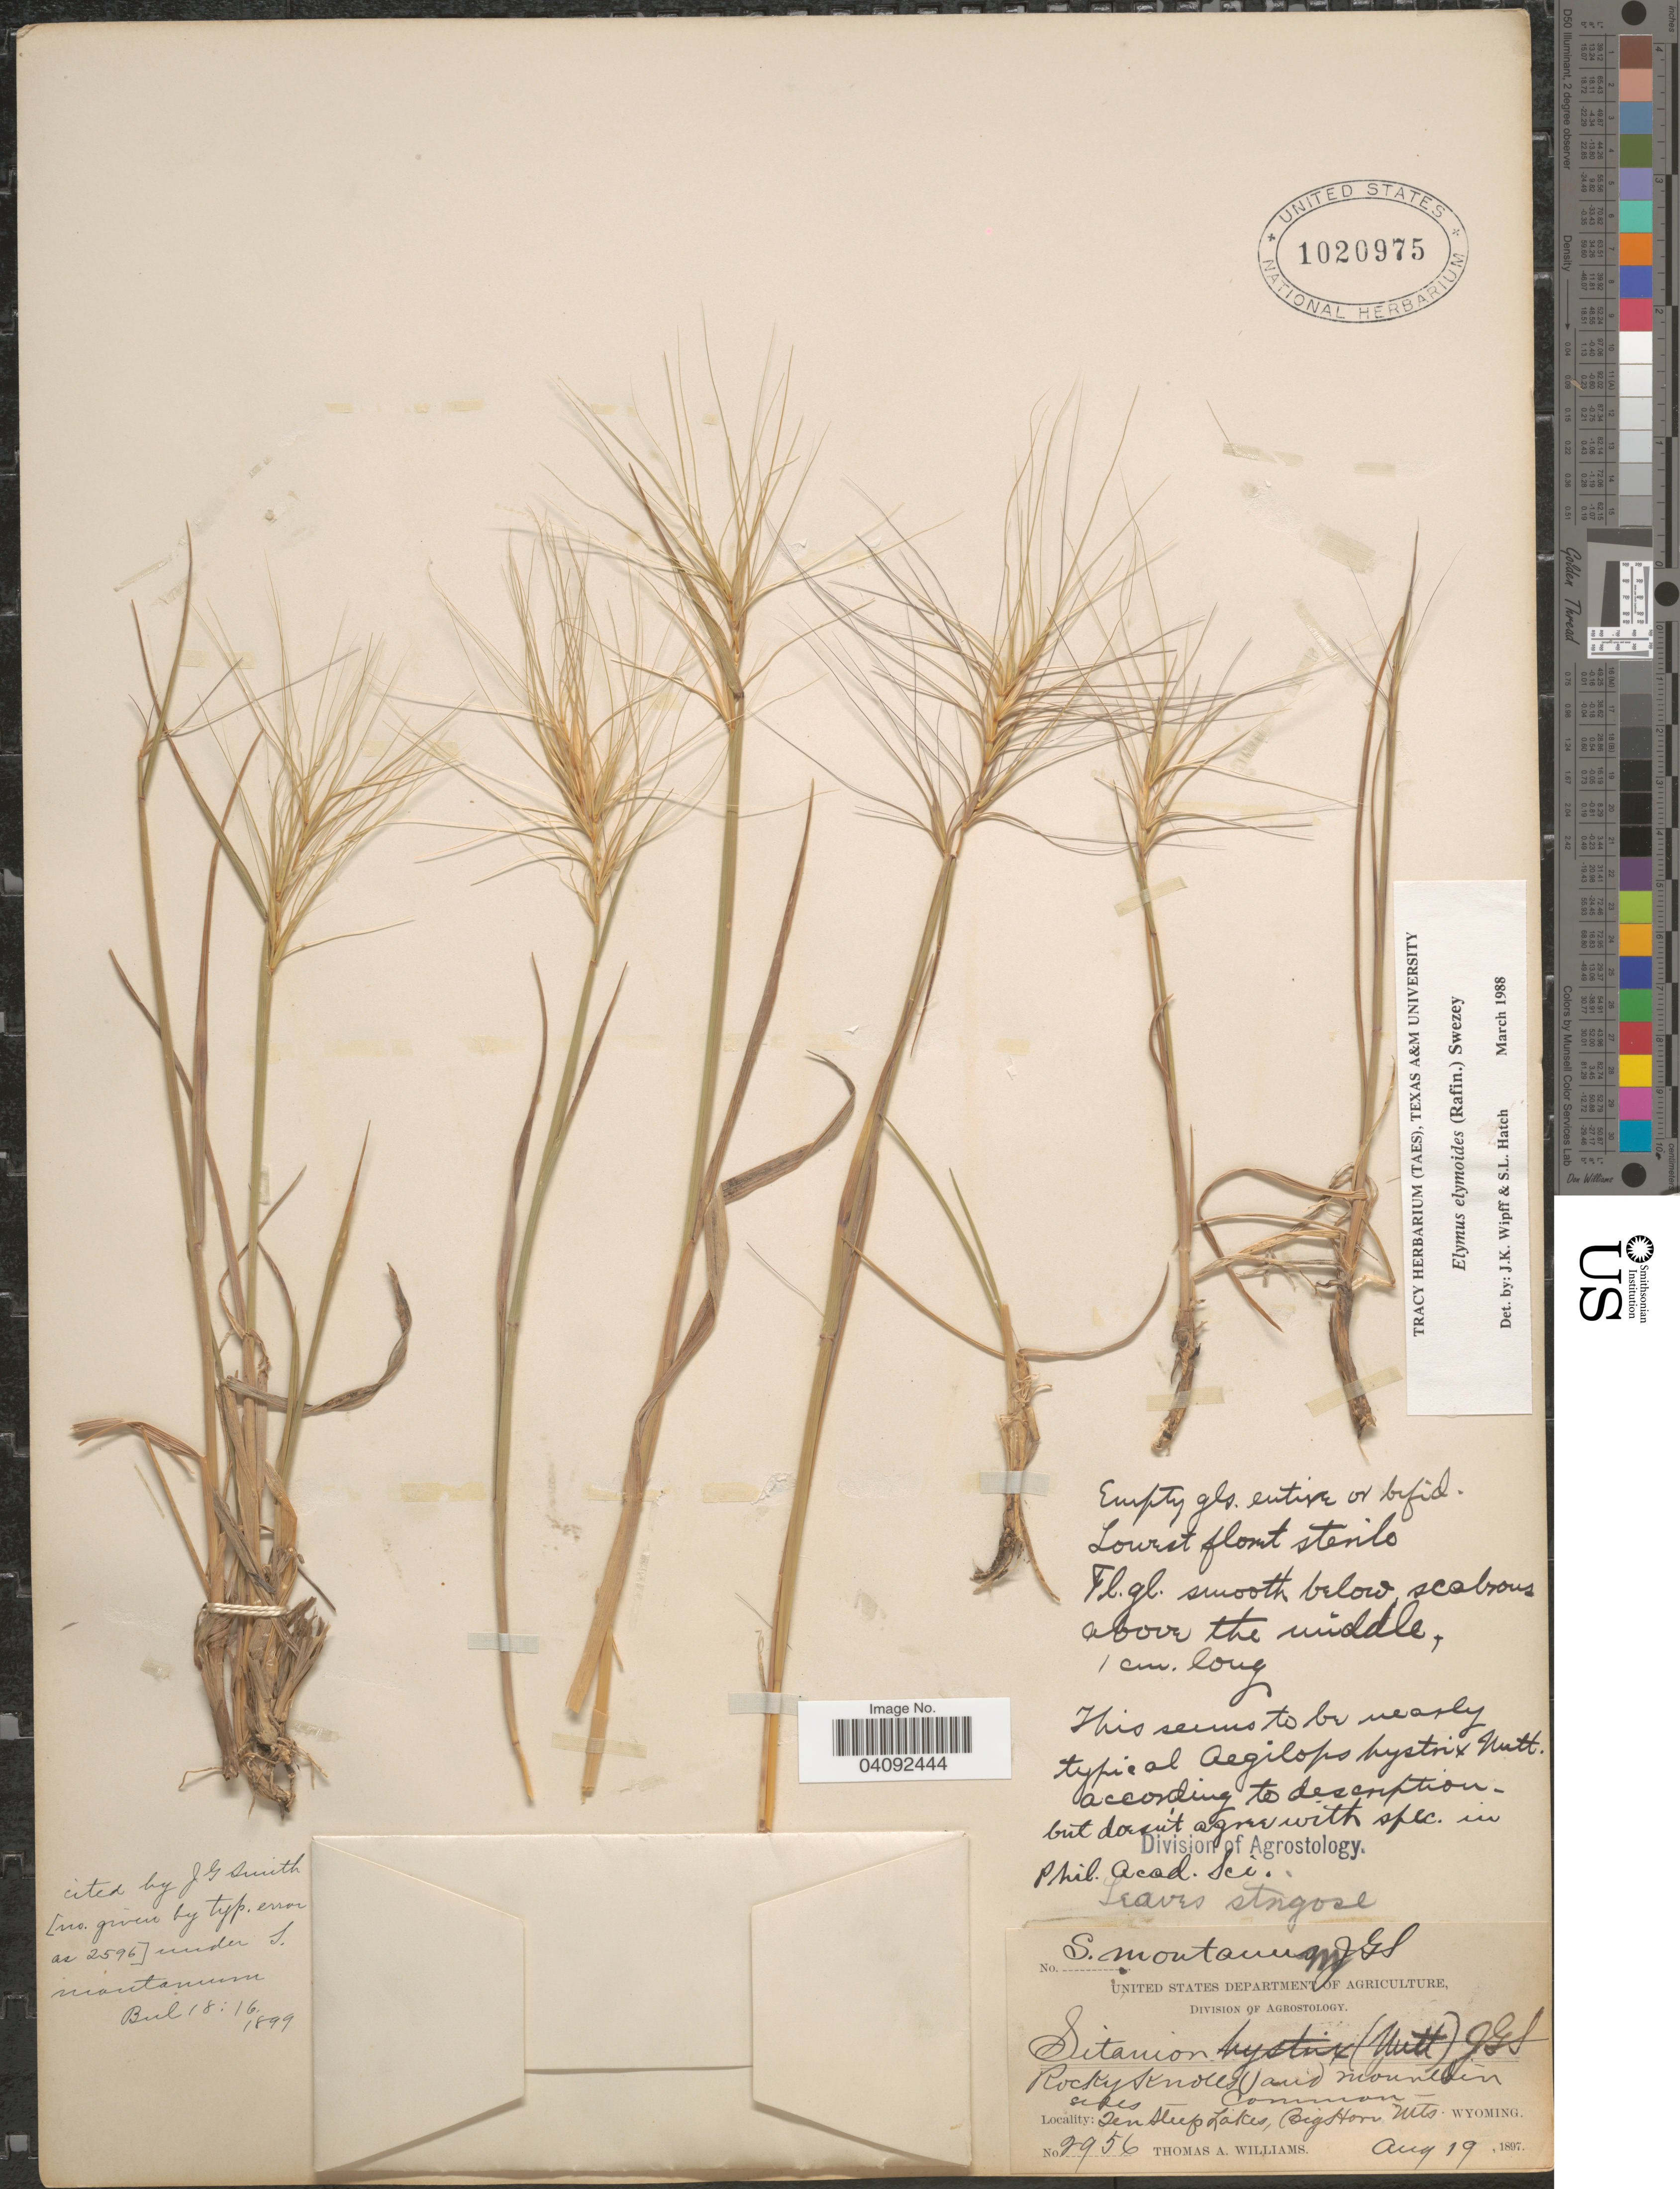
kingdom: Plantae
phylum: Tracheophyta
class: Liliopsida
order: Poales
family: Poaceae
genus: Elymus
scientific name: Elymus elymoides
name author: (Raf.) Swezey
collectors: T. A. Williams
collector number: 2956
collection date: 1897-08-19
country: United States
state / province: Wyoming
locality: Rocky Knolls and mountain. Ten Steep Lakes, Big Horn Mts.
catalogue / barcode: US 1020975